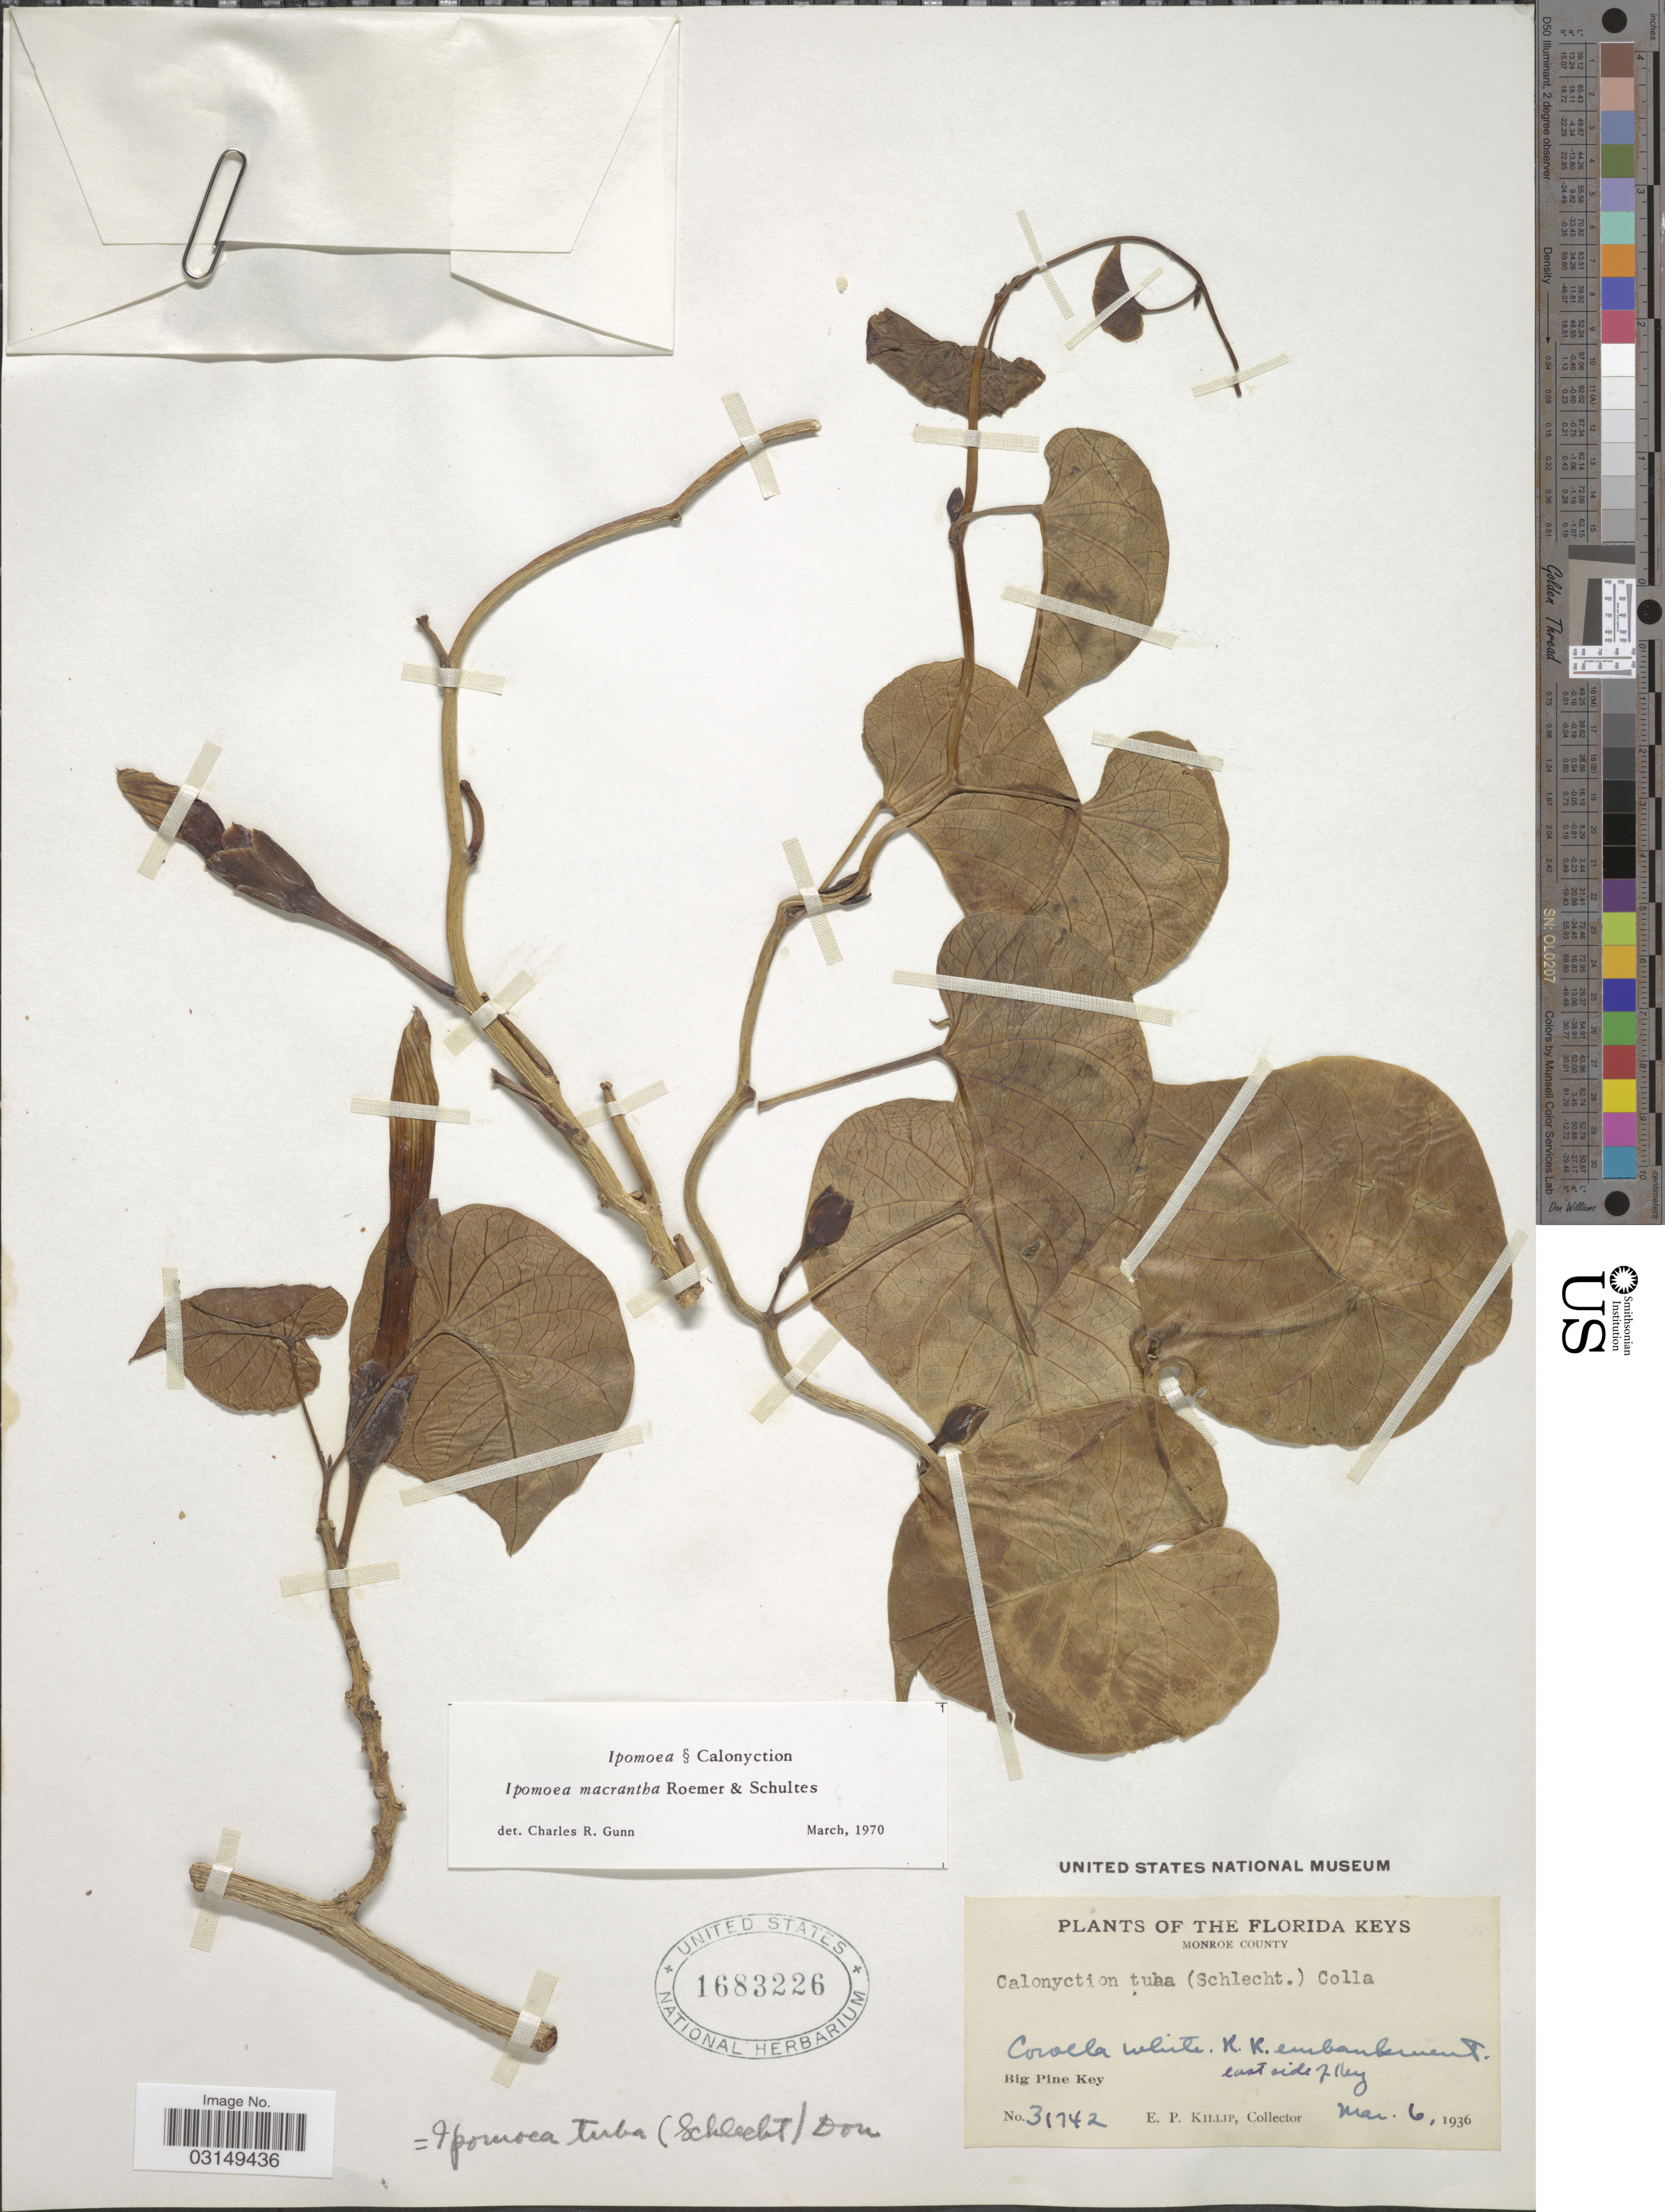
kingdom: Plantae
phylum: Tracheophyta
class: Magnoliopsida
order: Solanales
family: Convolvulaceae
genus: Ipomoea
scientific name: Ipomoea violacea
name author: L.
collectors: E. P. Killip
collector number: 31742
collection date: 1936-03-06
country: United States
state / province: Florida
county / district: Monroe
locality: The Florida Keys. K.K. Embarkment east side of Key. Big Pine Key.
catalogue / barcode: US 1683226